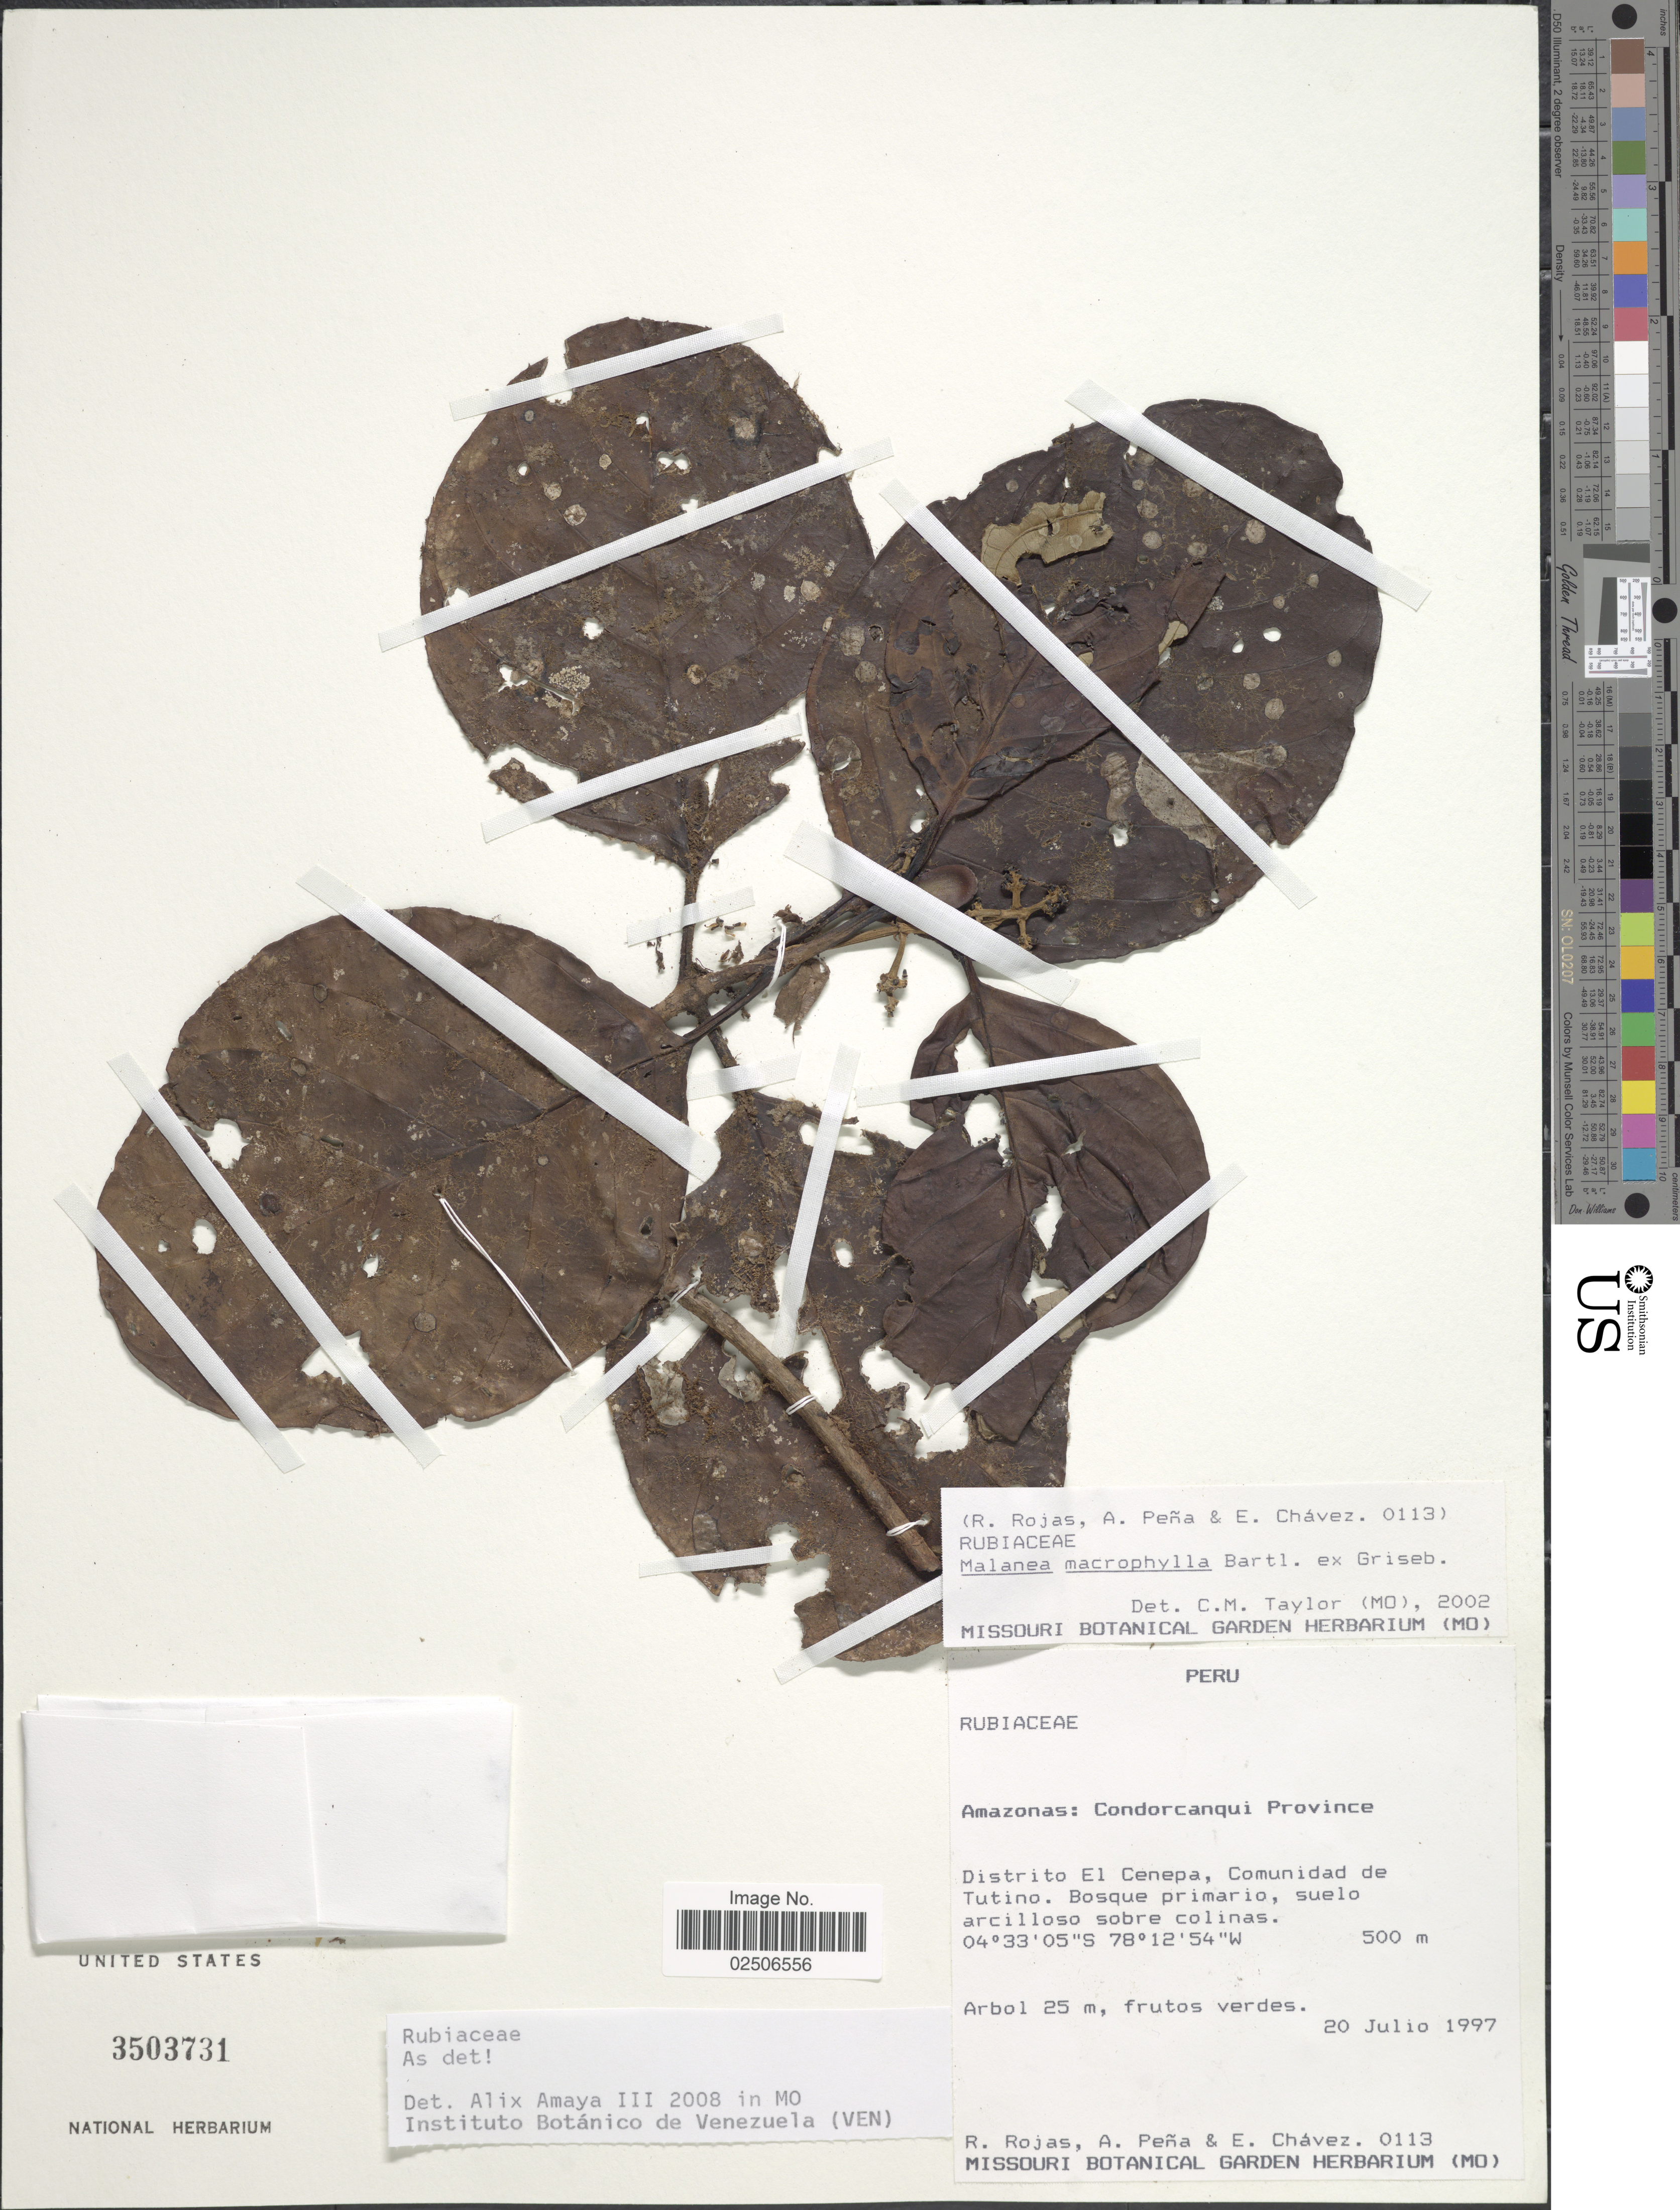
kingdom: Plantae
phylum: Tracheophyta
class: Magnoliopsida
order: Gentianales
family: Rubiaceae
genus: Malanea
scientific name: Malanea macrophylla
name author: Bartl. ex Griseb.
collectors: R. Rojas, A. Peña & E. Chávez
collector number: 0113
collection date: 1997-07-20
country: Peru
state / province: Amazonas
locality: Condorcanqui Province, Distrito El Cenepa, Comunidad de Tutino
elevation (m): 500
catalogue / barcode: US 3503731